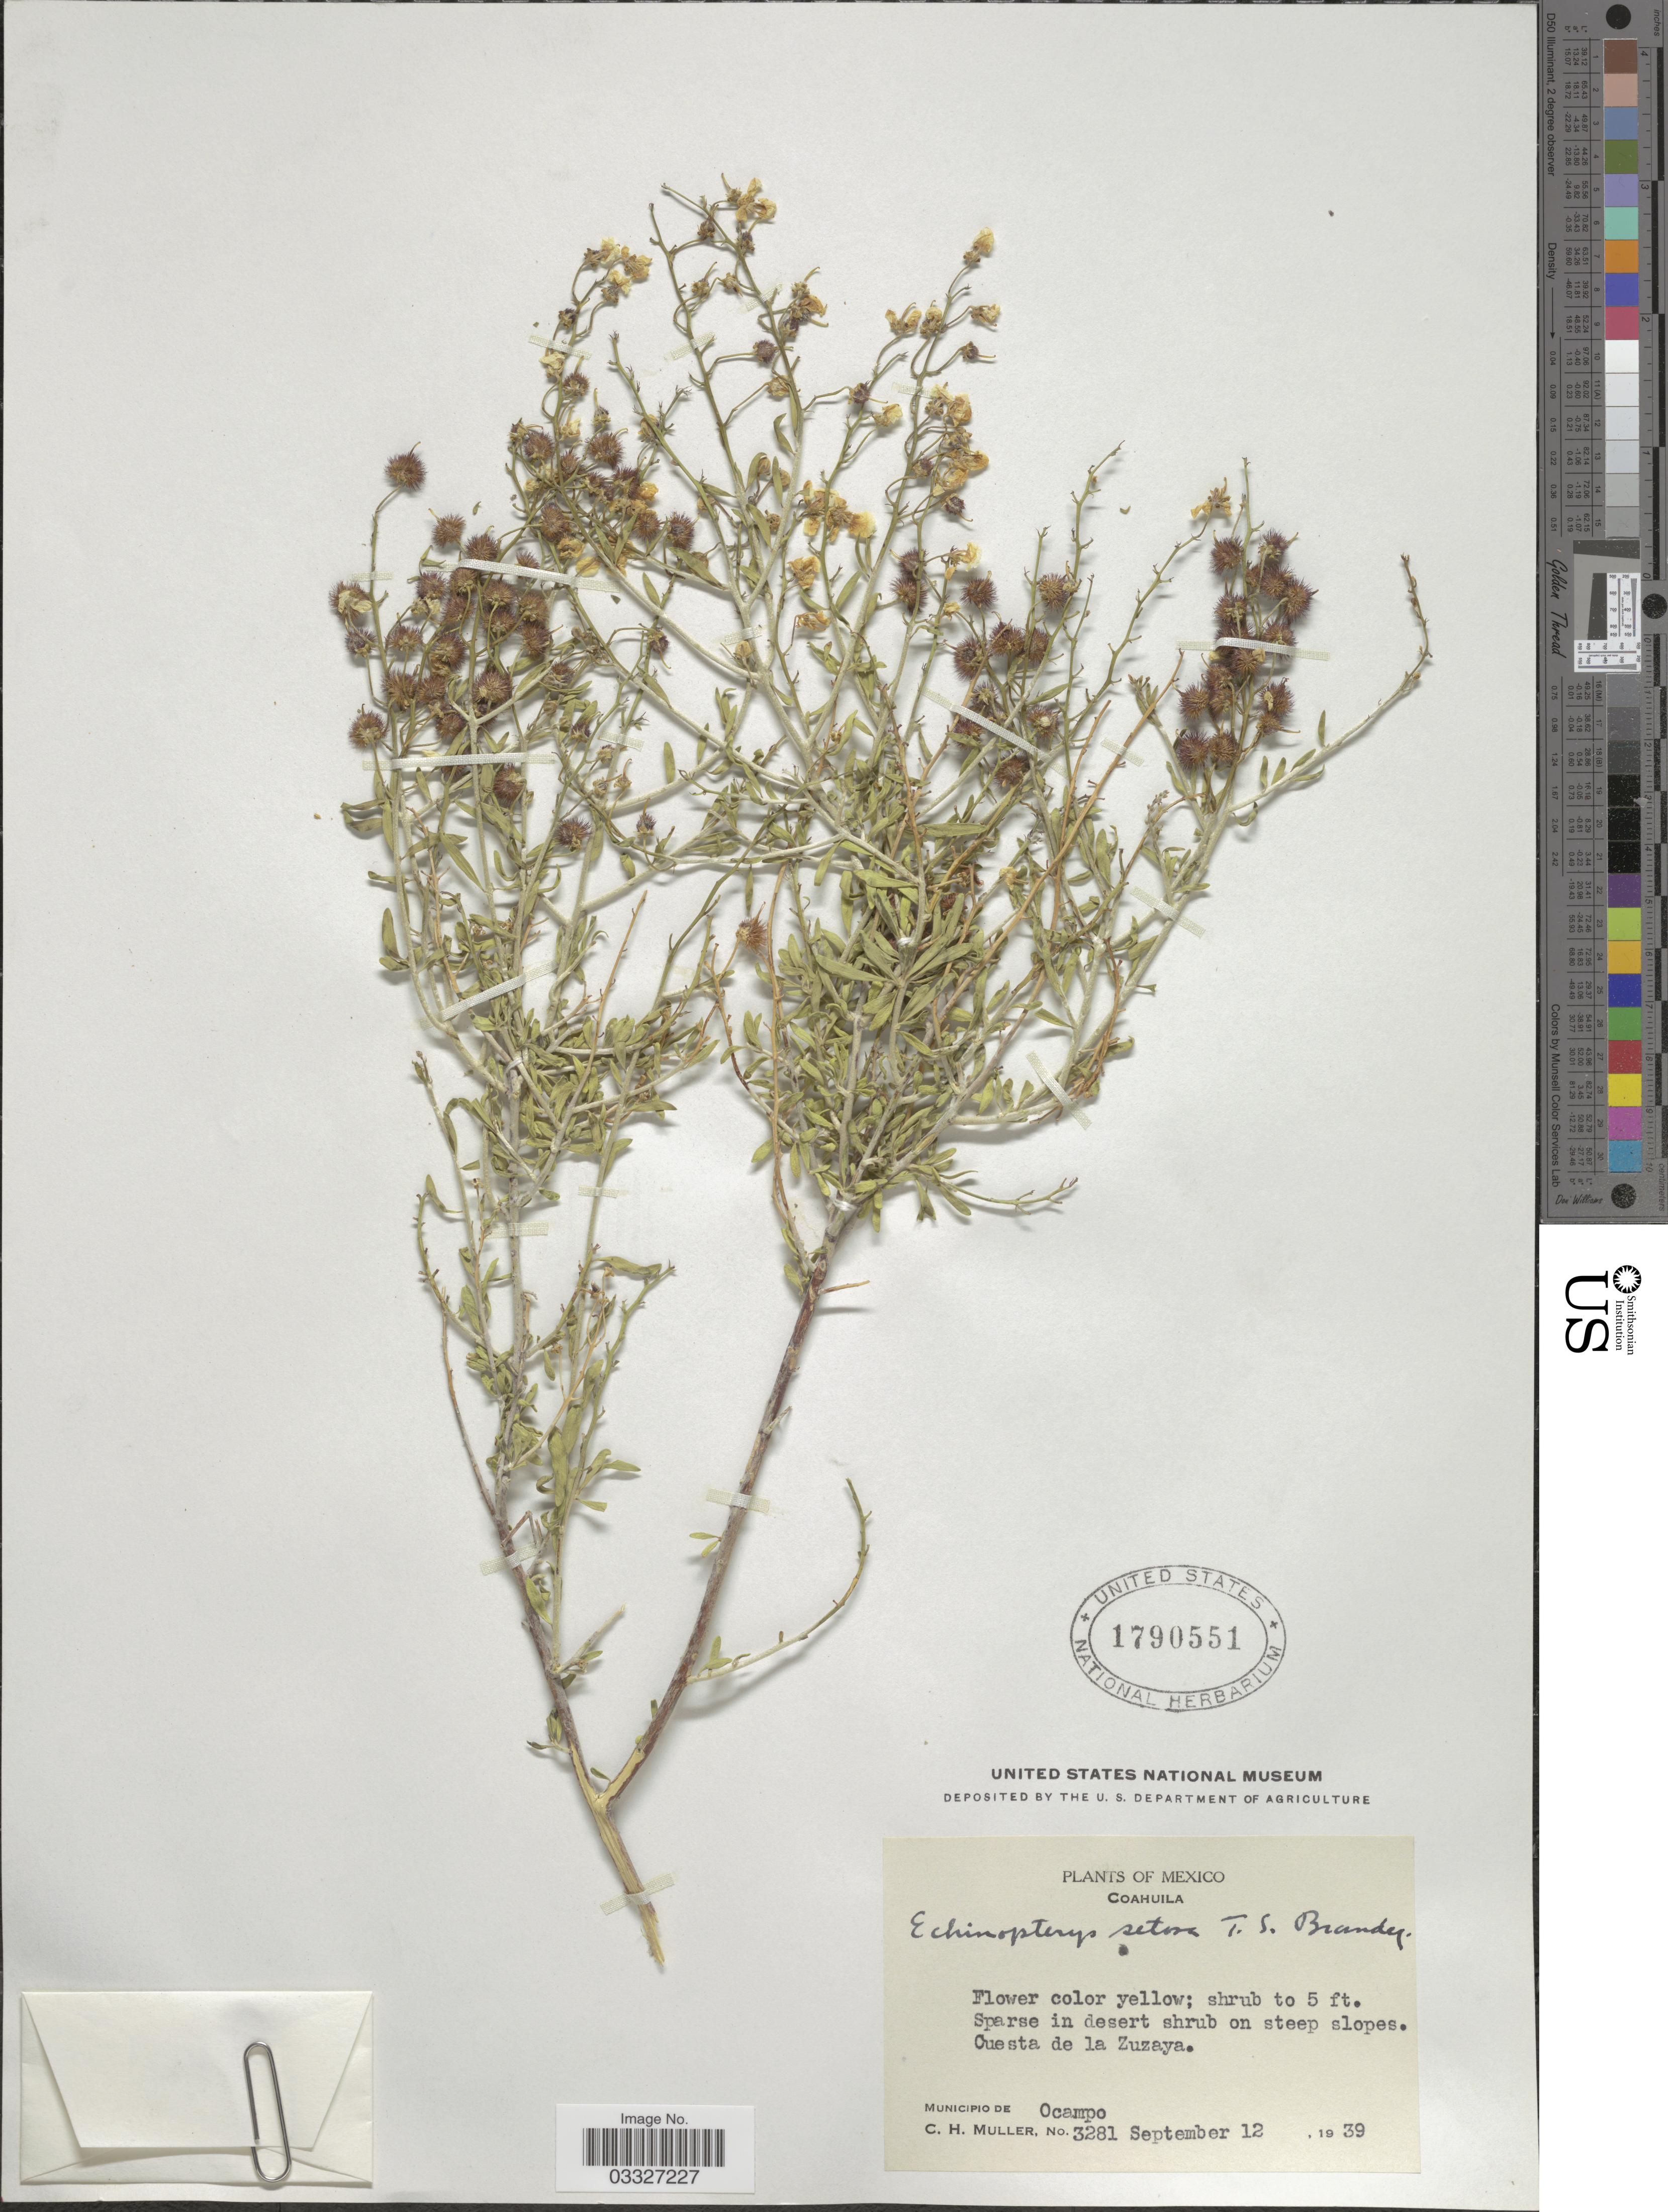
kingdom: Plantae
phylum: Tracheophyta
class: Magnoliopsida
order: Malpighiales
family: Malpighiaceae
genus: Echinopterys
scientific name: Echinopterys setosa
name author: Brandegee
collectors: C. H. Mueller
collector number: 3281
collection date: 1939-09-12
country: Mexico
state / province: Coahuila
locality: Cuesta de la Zuzaya. Municipio de Ocampo.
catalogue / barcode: US 1790551